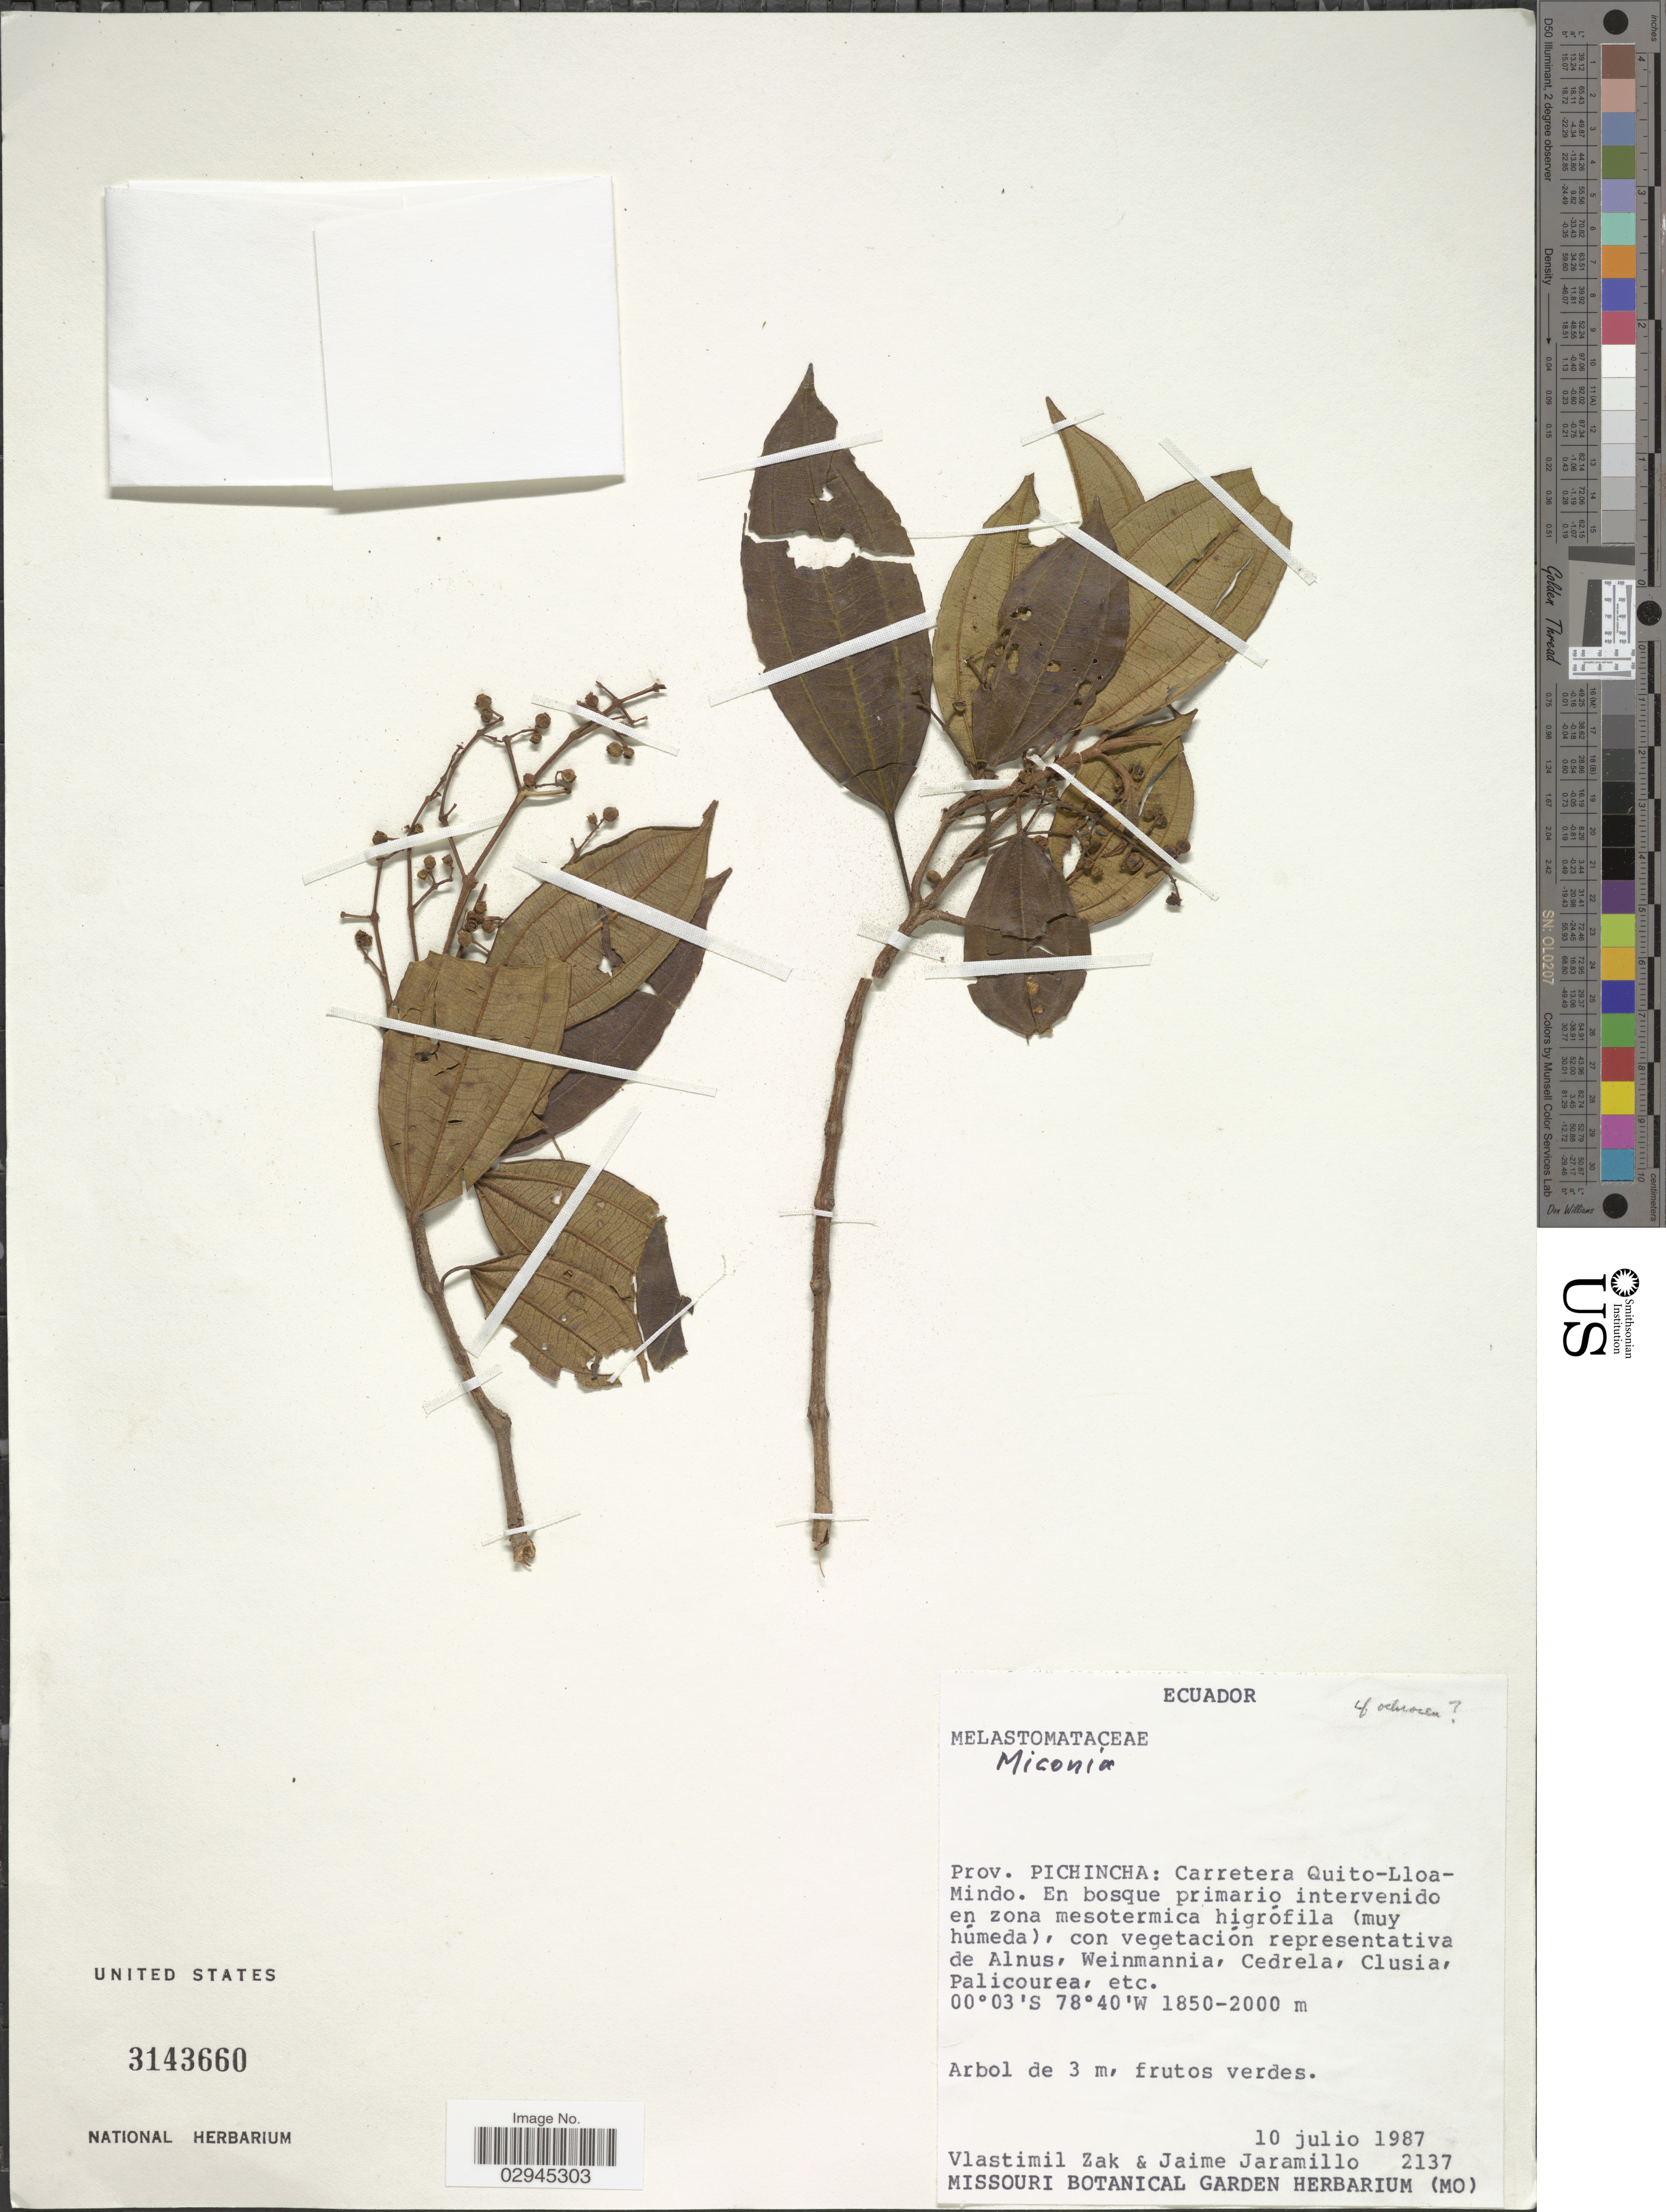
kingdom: Plantae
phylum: Tracheophyta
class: Magnoliopsida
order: Myrtales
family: Melastomataceae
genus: Miconia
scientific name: Miconia sp.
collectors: V. Zak & J. Jaramillo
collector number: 2137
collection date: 1987-07-10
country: Ecuador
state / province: Pichincha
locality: Carretera Quito-Lloa-Mindo.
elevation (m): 1850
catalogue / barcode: US 3143660